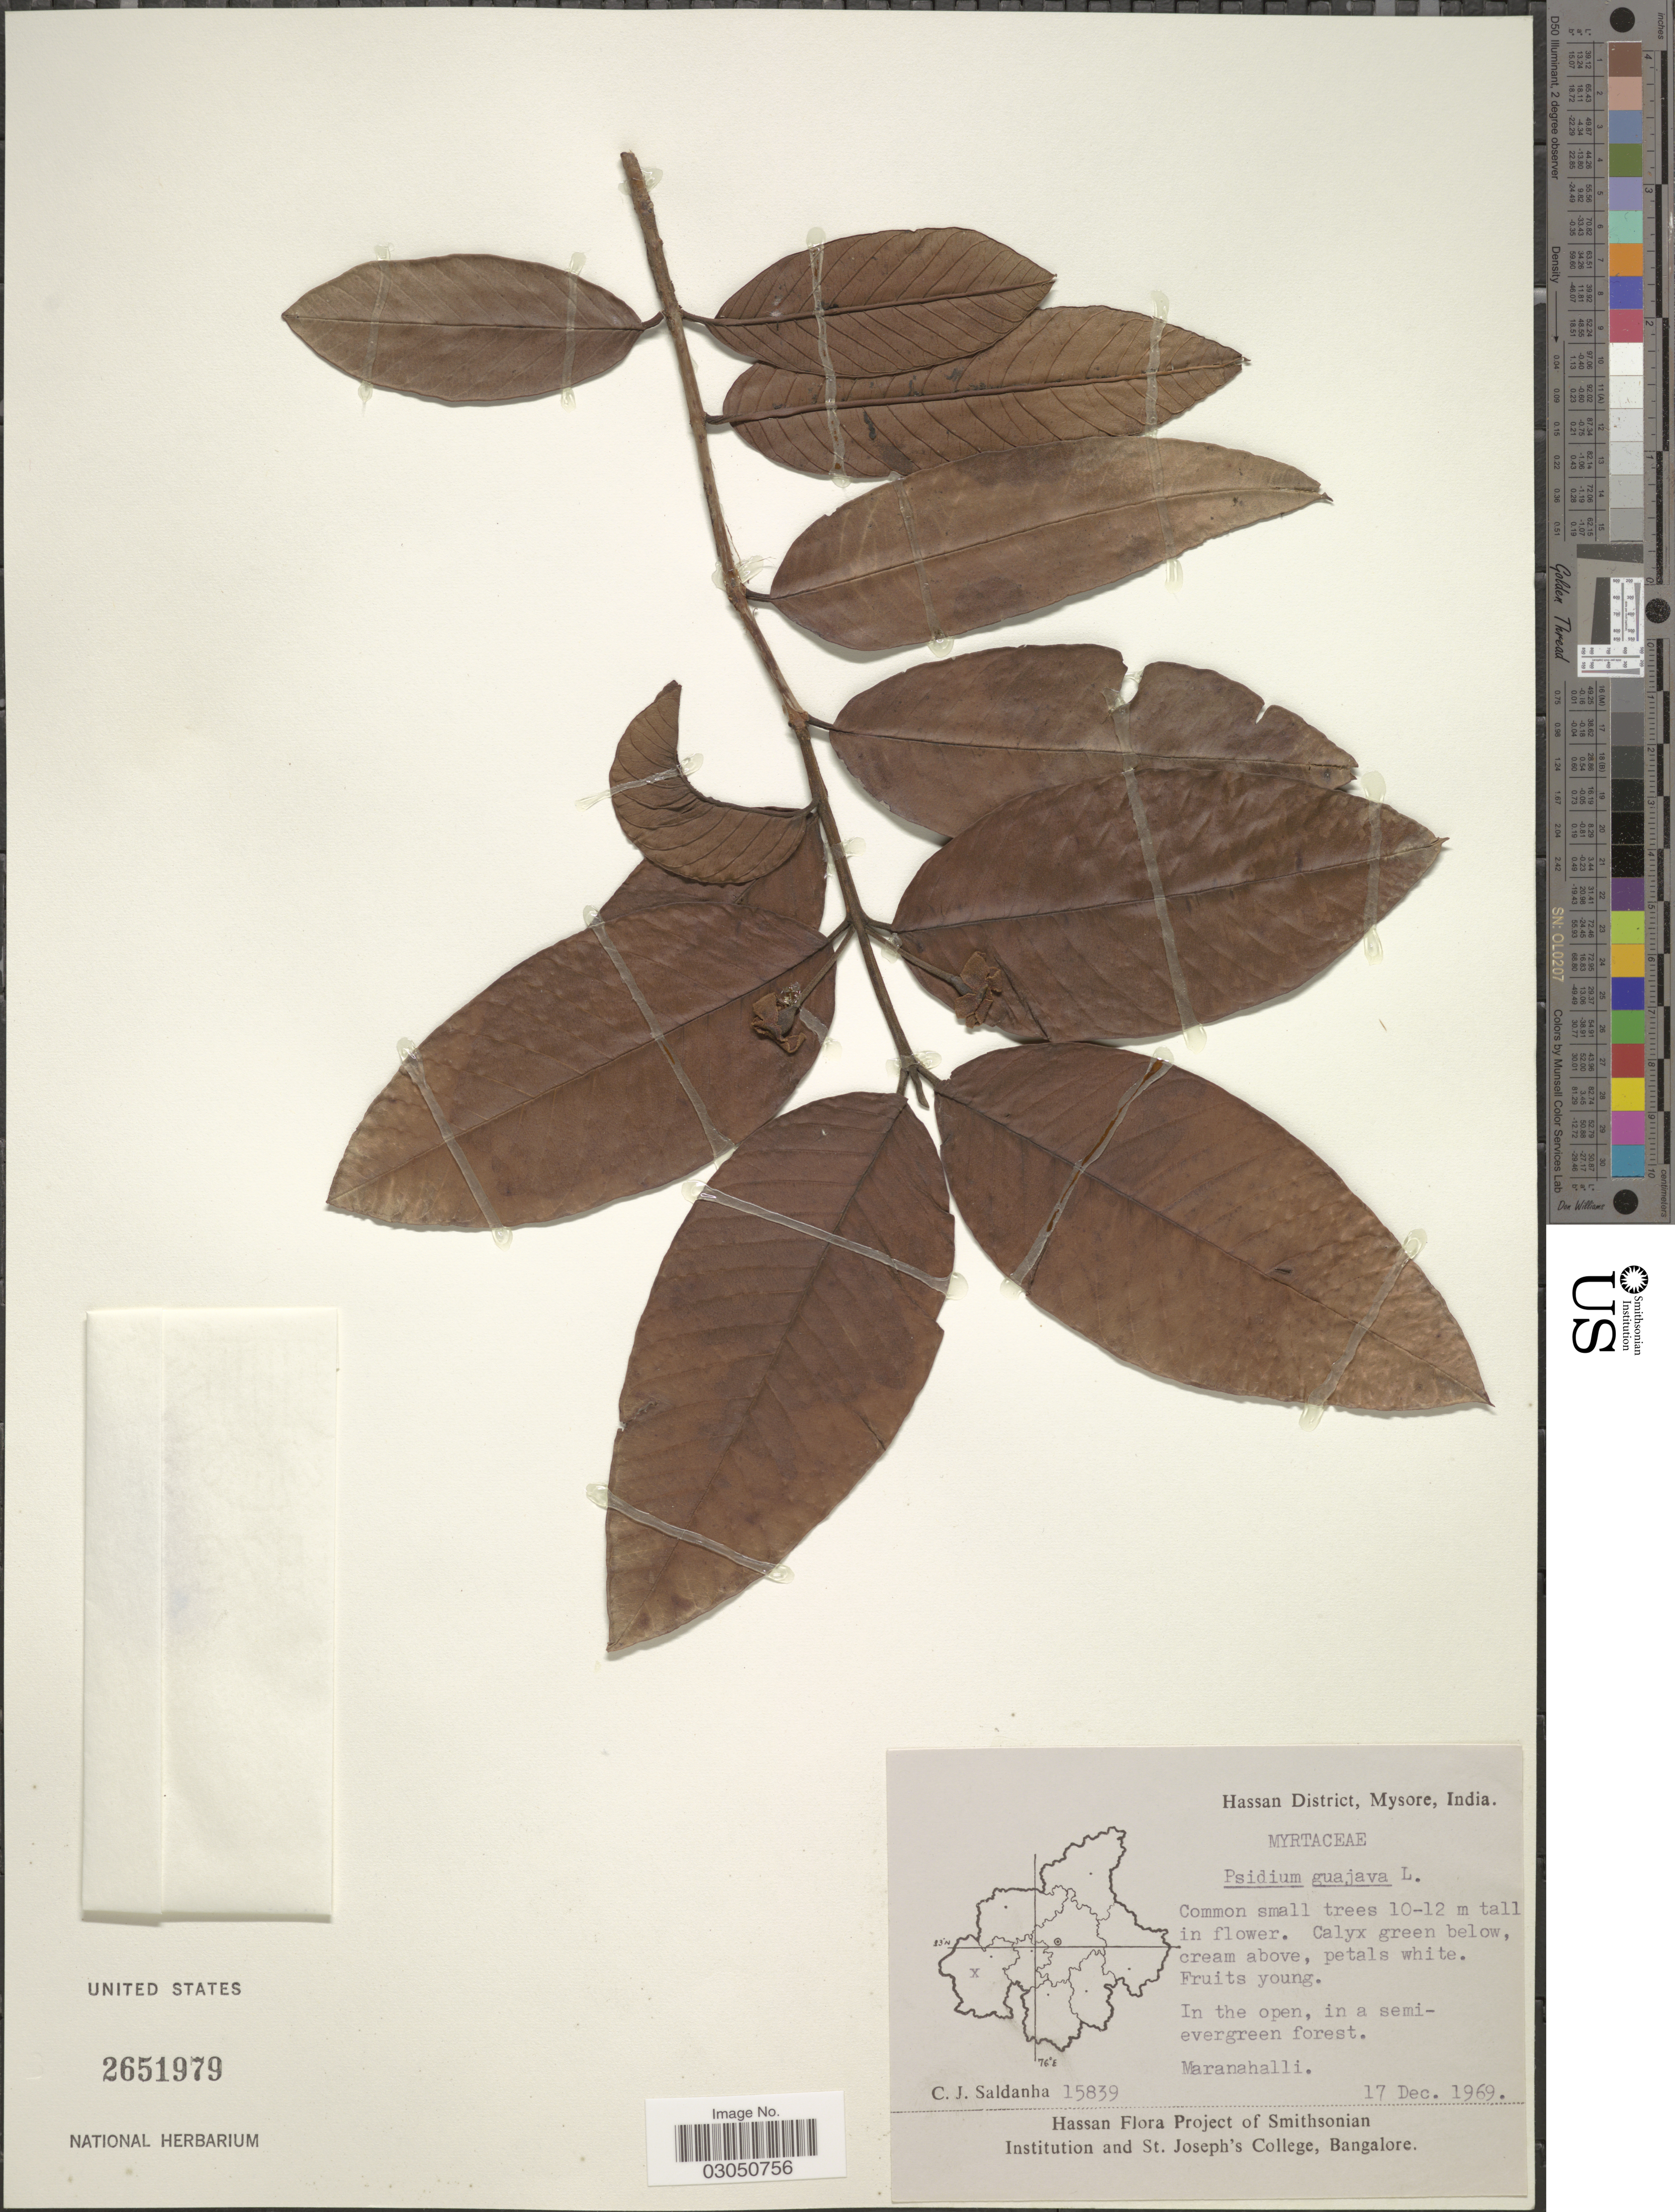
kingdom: Plantae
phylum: Tracheophyta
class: Magnoliopsida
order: Myrtales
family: Myrtaceae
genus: Psidium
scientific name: Psidium guajava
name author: L.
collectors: C. J. Saldanha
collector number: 15839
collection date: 1969-12-17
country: India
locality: Hassan District, Mysore. Maranahalli.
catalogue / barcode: US 2651979